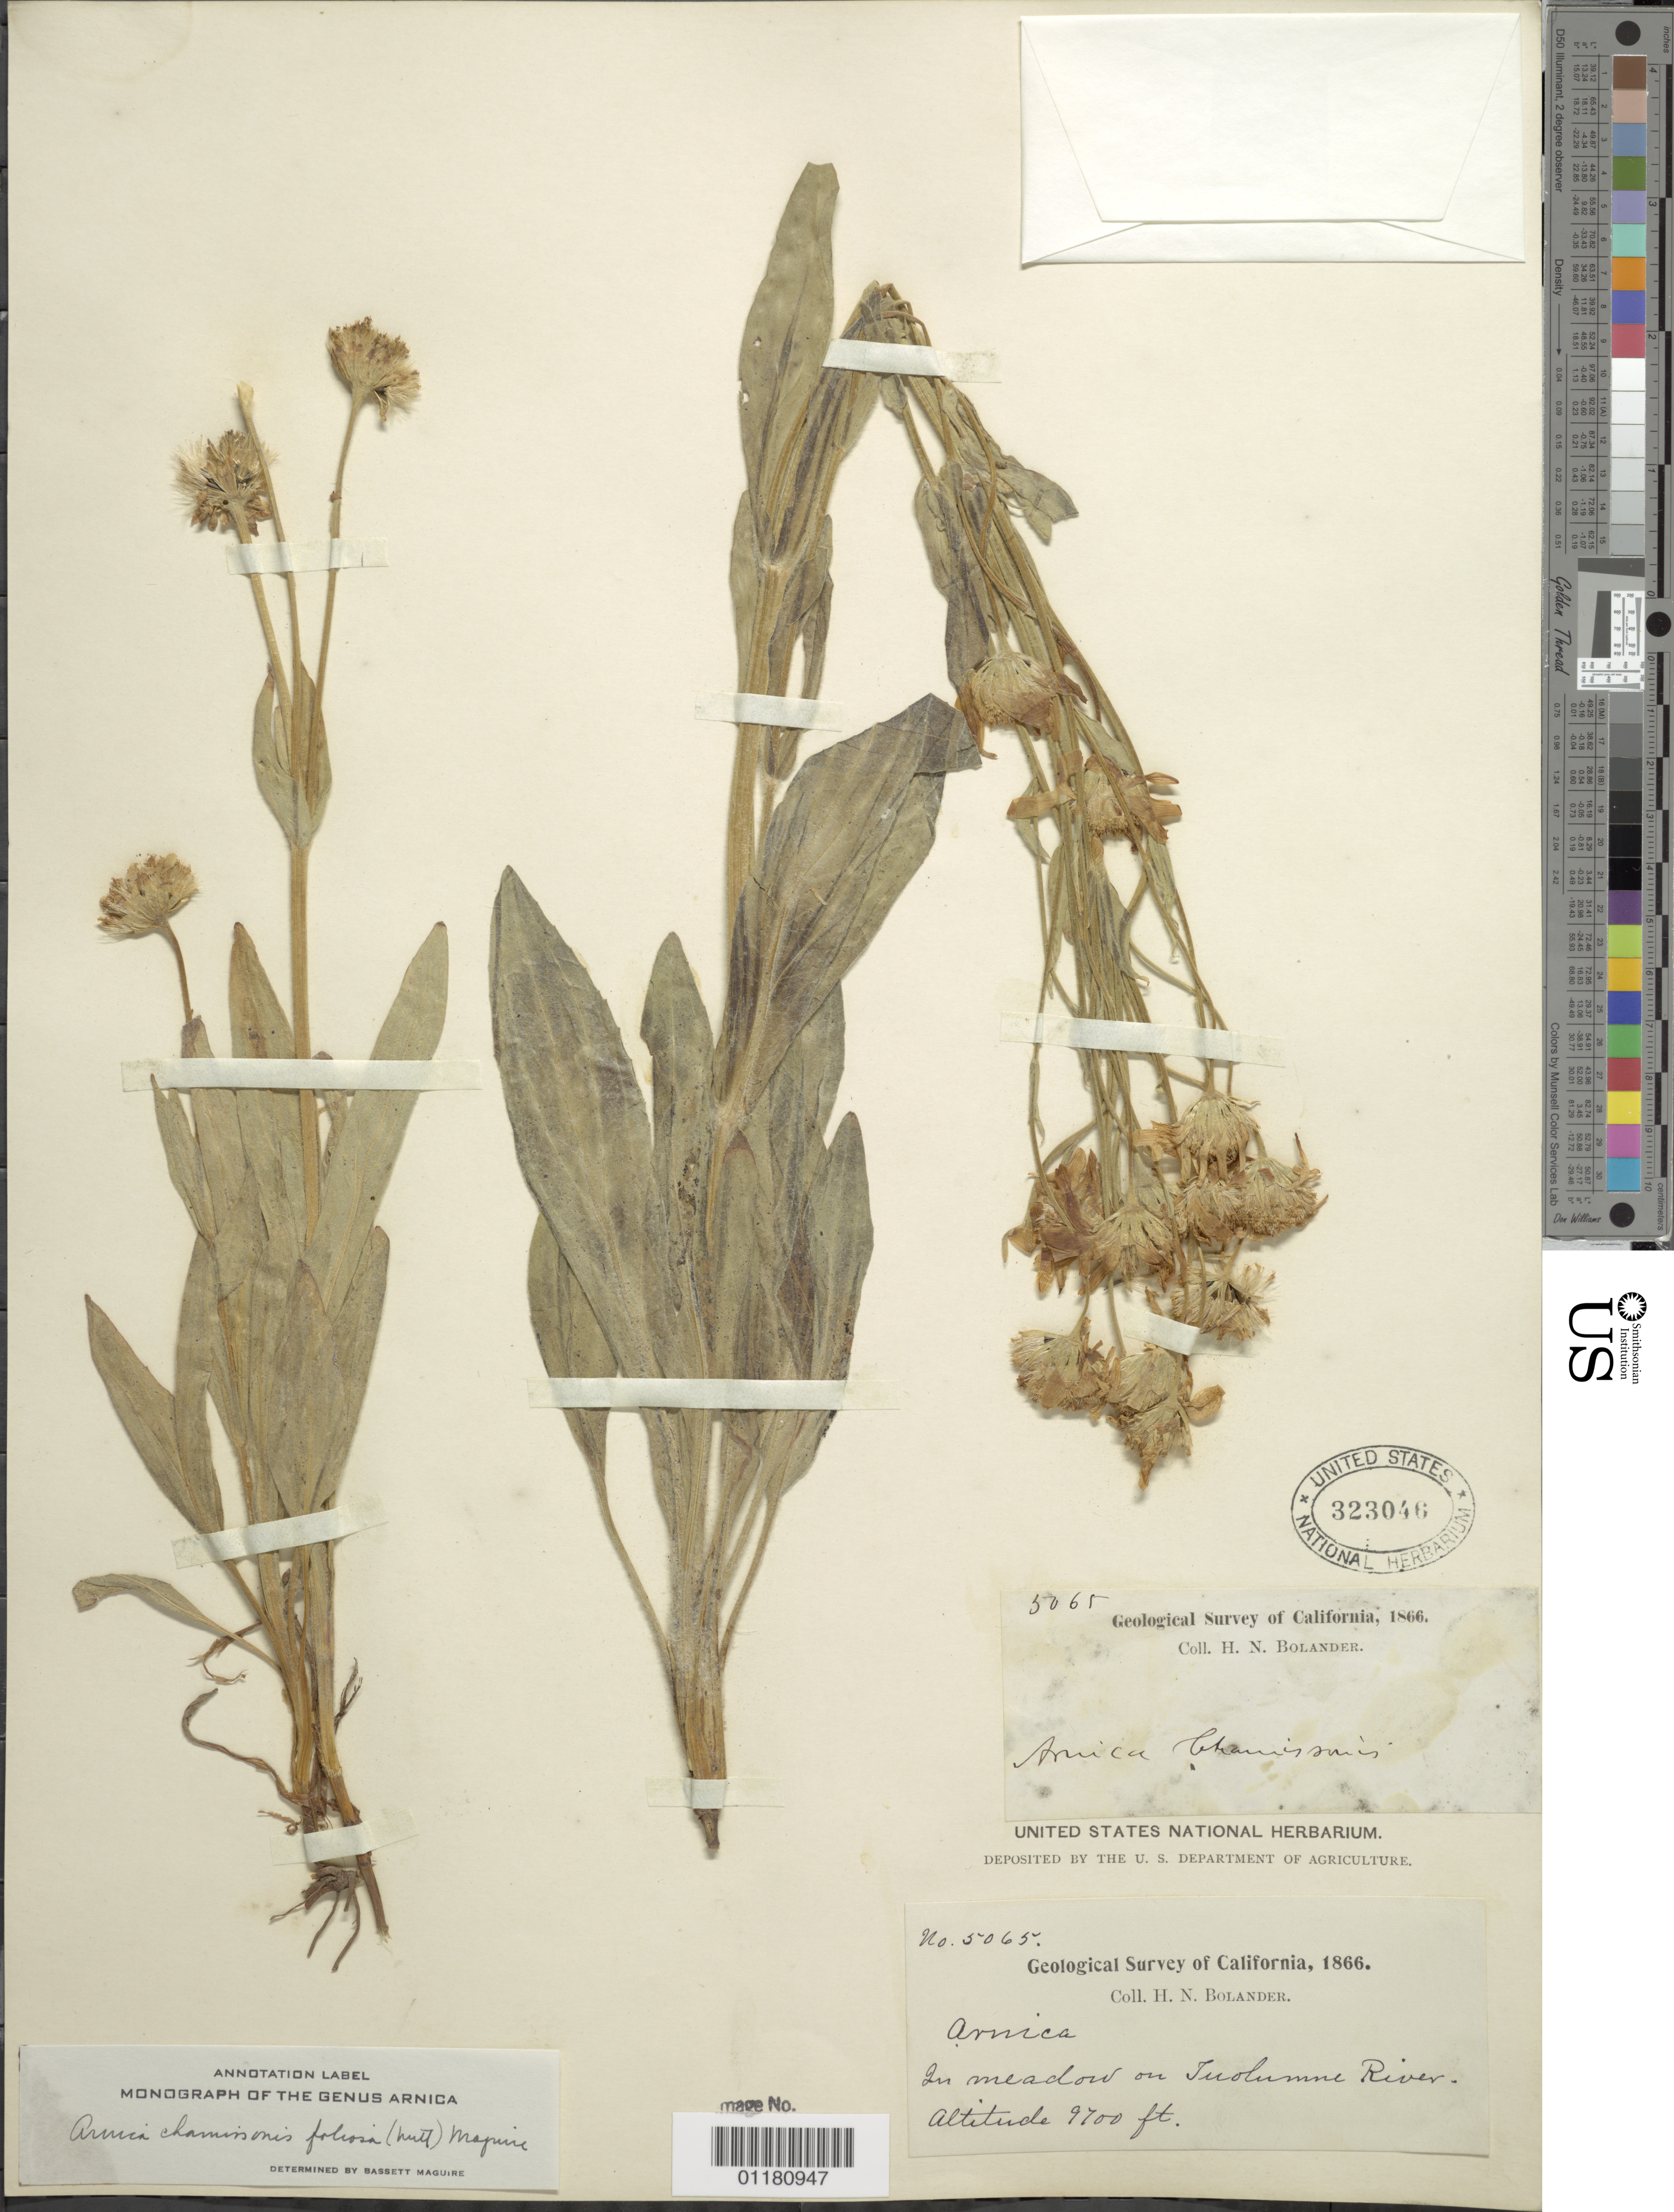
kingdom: Plantae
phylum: Tracheophyta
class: Magnoliopsida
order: Asterales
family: Asteraceae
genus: Arnica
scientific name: Arnica chamissonis subsp. foliosa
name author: (Nutt.) Maguire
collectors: H. Bolander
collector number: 5065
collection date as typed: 1866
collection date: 1866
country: United States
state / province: California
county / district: Tuolumne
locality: in meadow on Tuolumne River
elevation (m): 2957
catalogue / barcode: US 323046